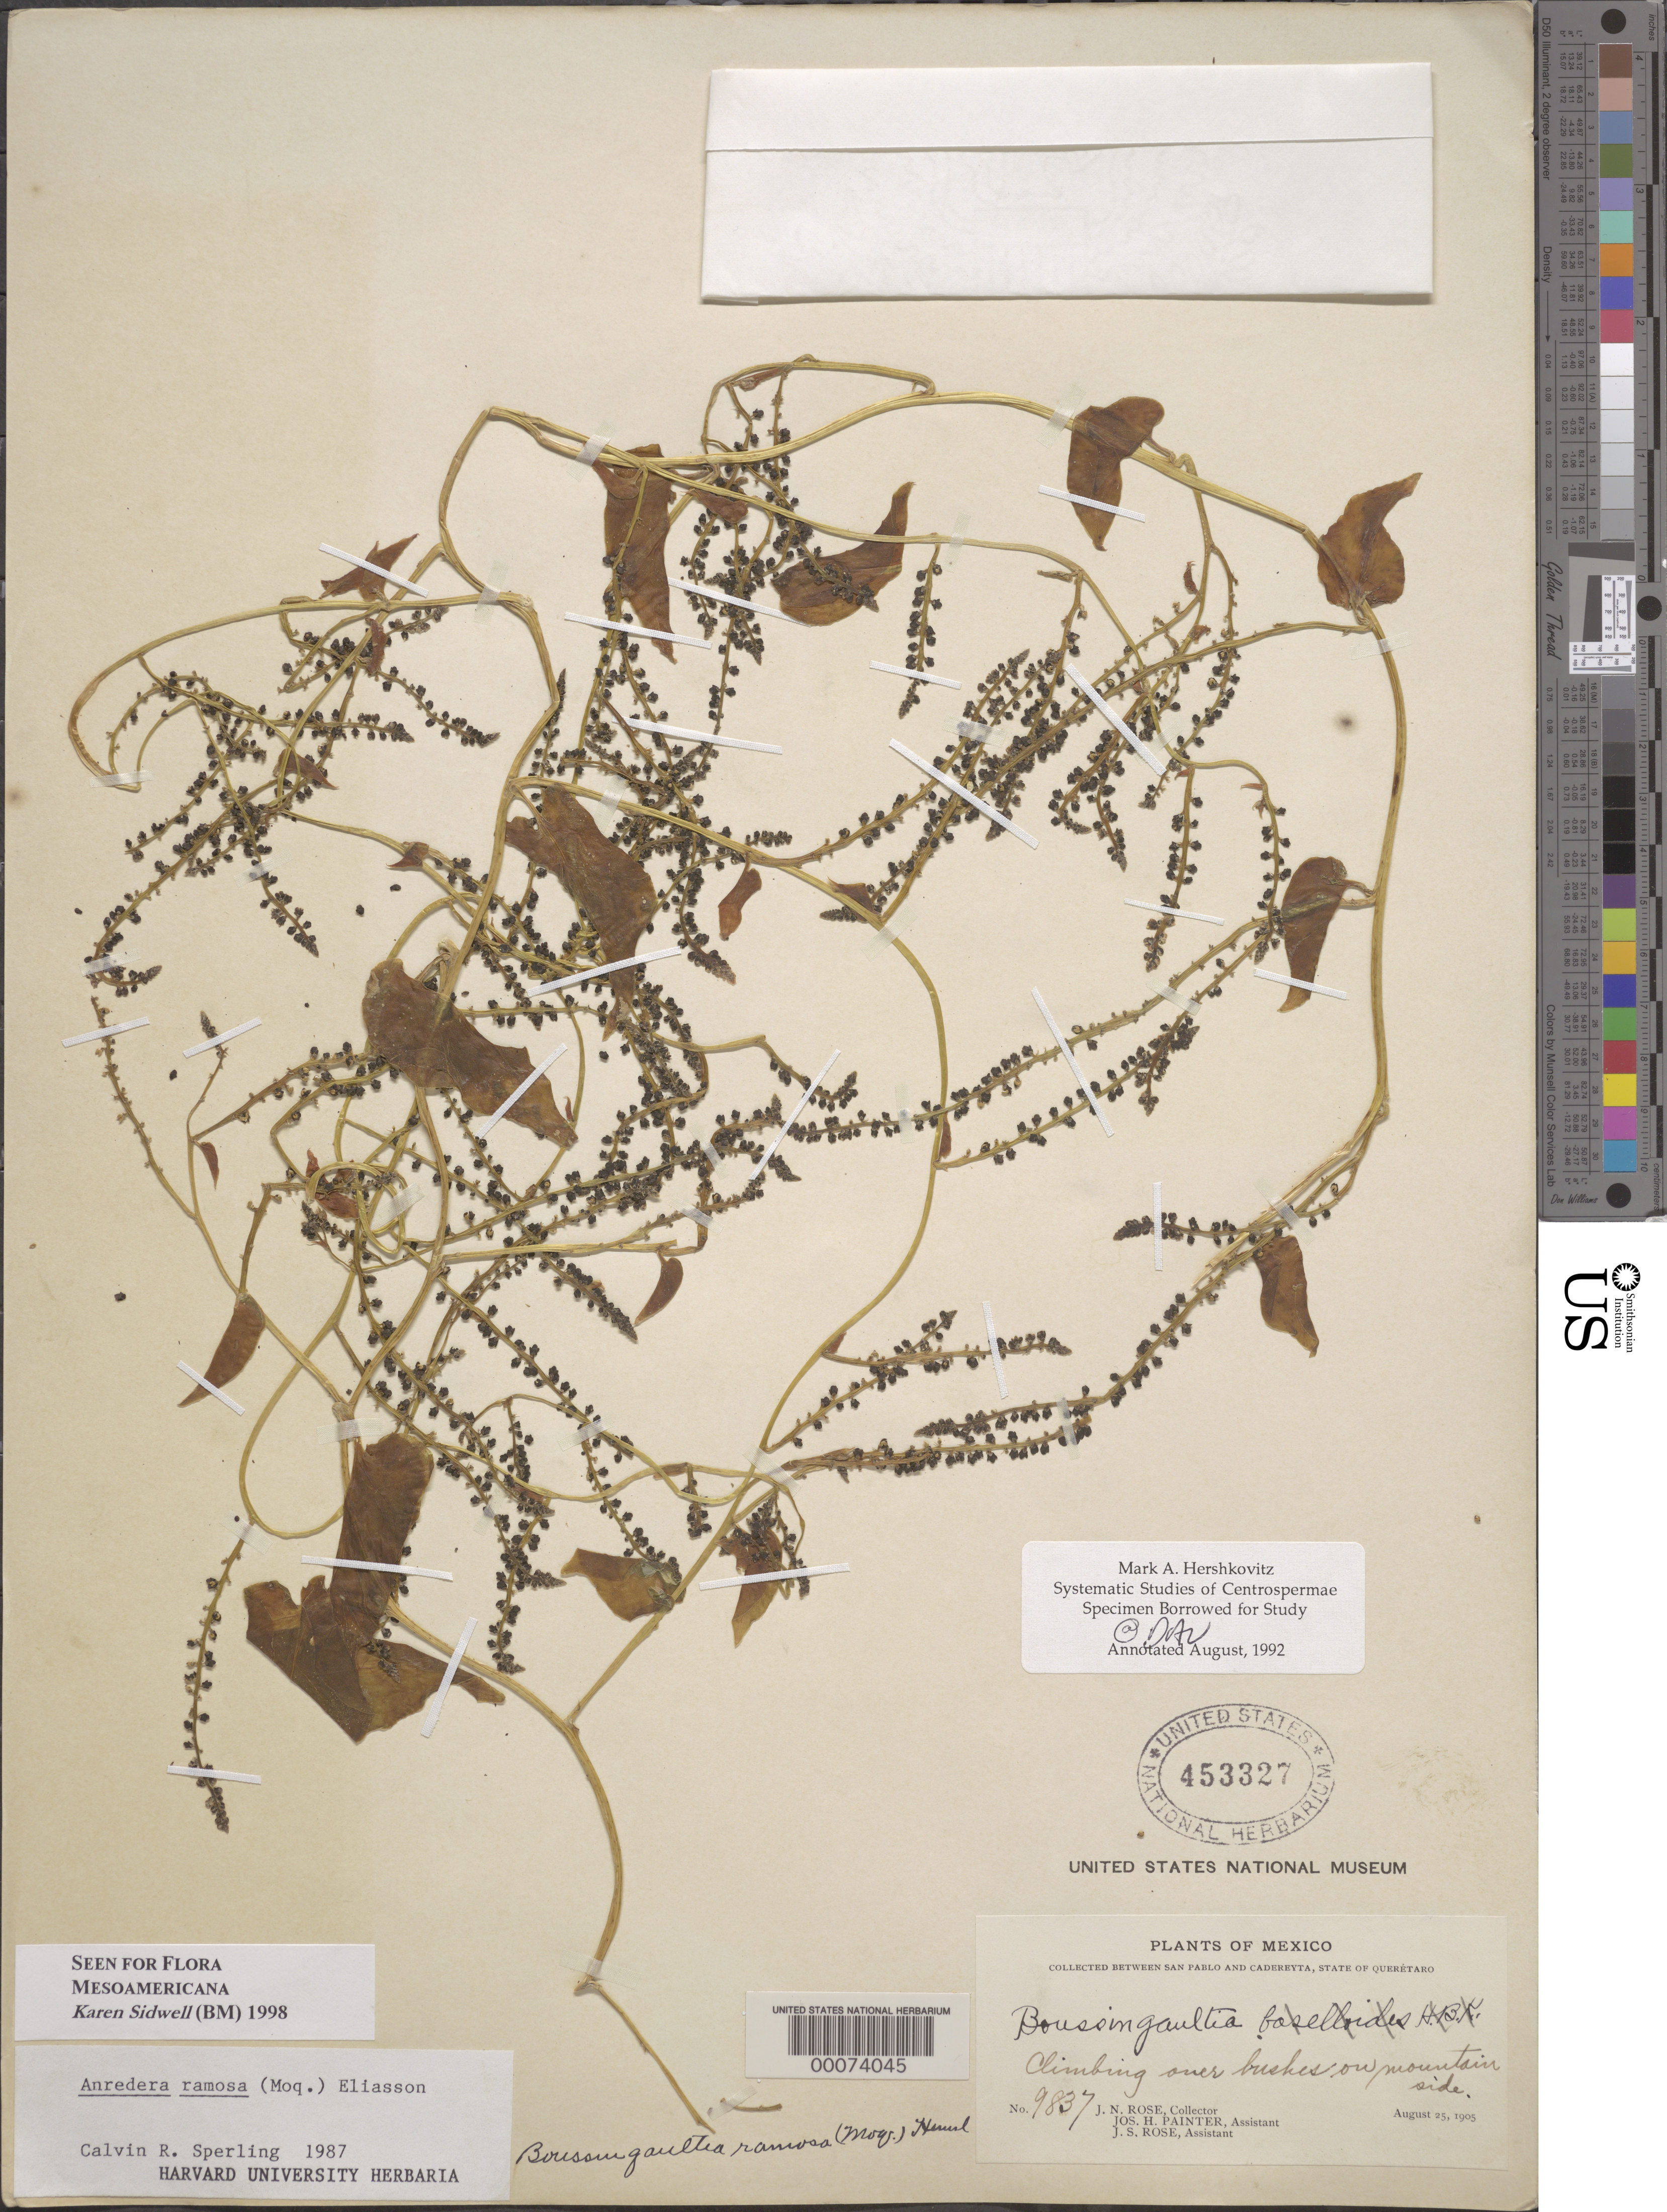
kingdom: Plantae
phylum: Tracheophyta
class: Magnoliopsida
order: Caryophyllales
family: Basellaceae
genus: Anredera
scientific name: Anredera ramosa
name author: (Moq.) Eliasson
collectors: J. N. Rose, J. H. Painter & J. S. Rose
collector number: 9837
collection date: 1905-08-25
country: Mexico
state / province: Querétaro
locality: Between San Pablo and Cadereyta. Climbing over bushes on mountain side.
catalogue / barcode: US 453327